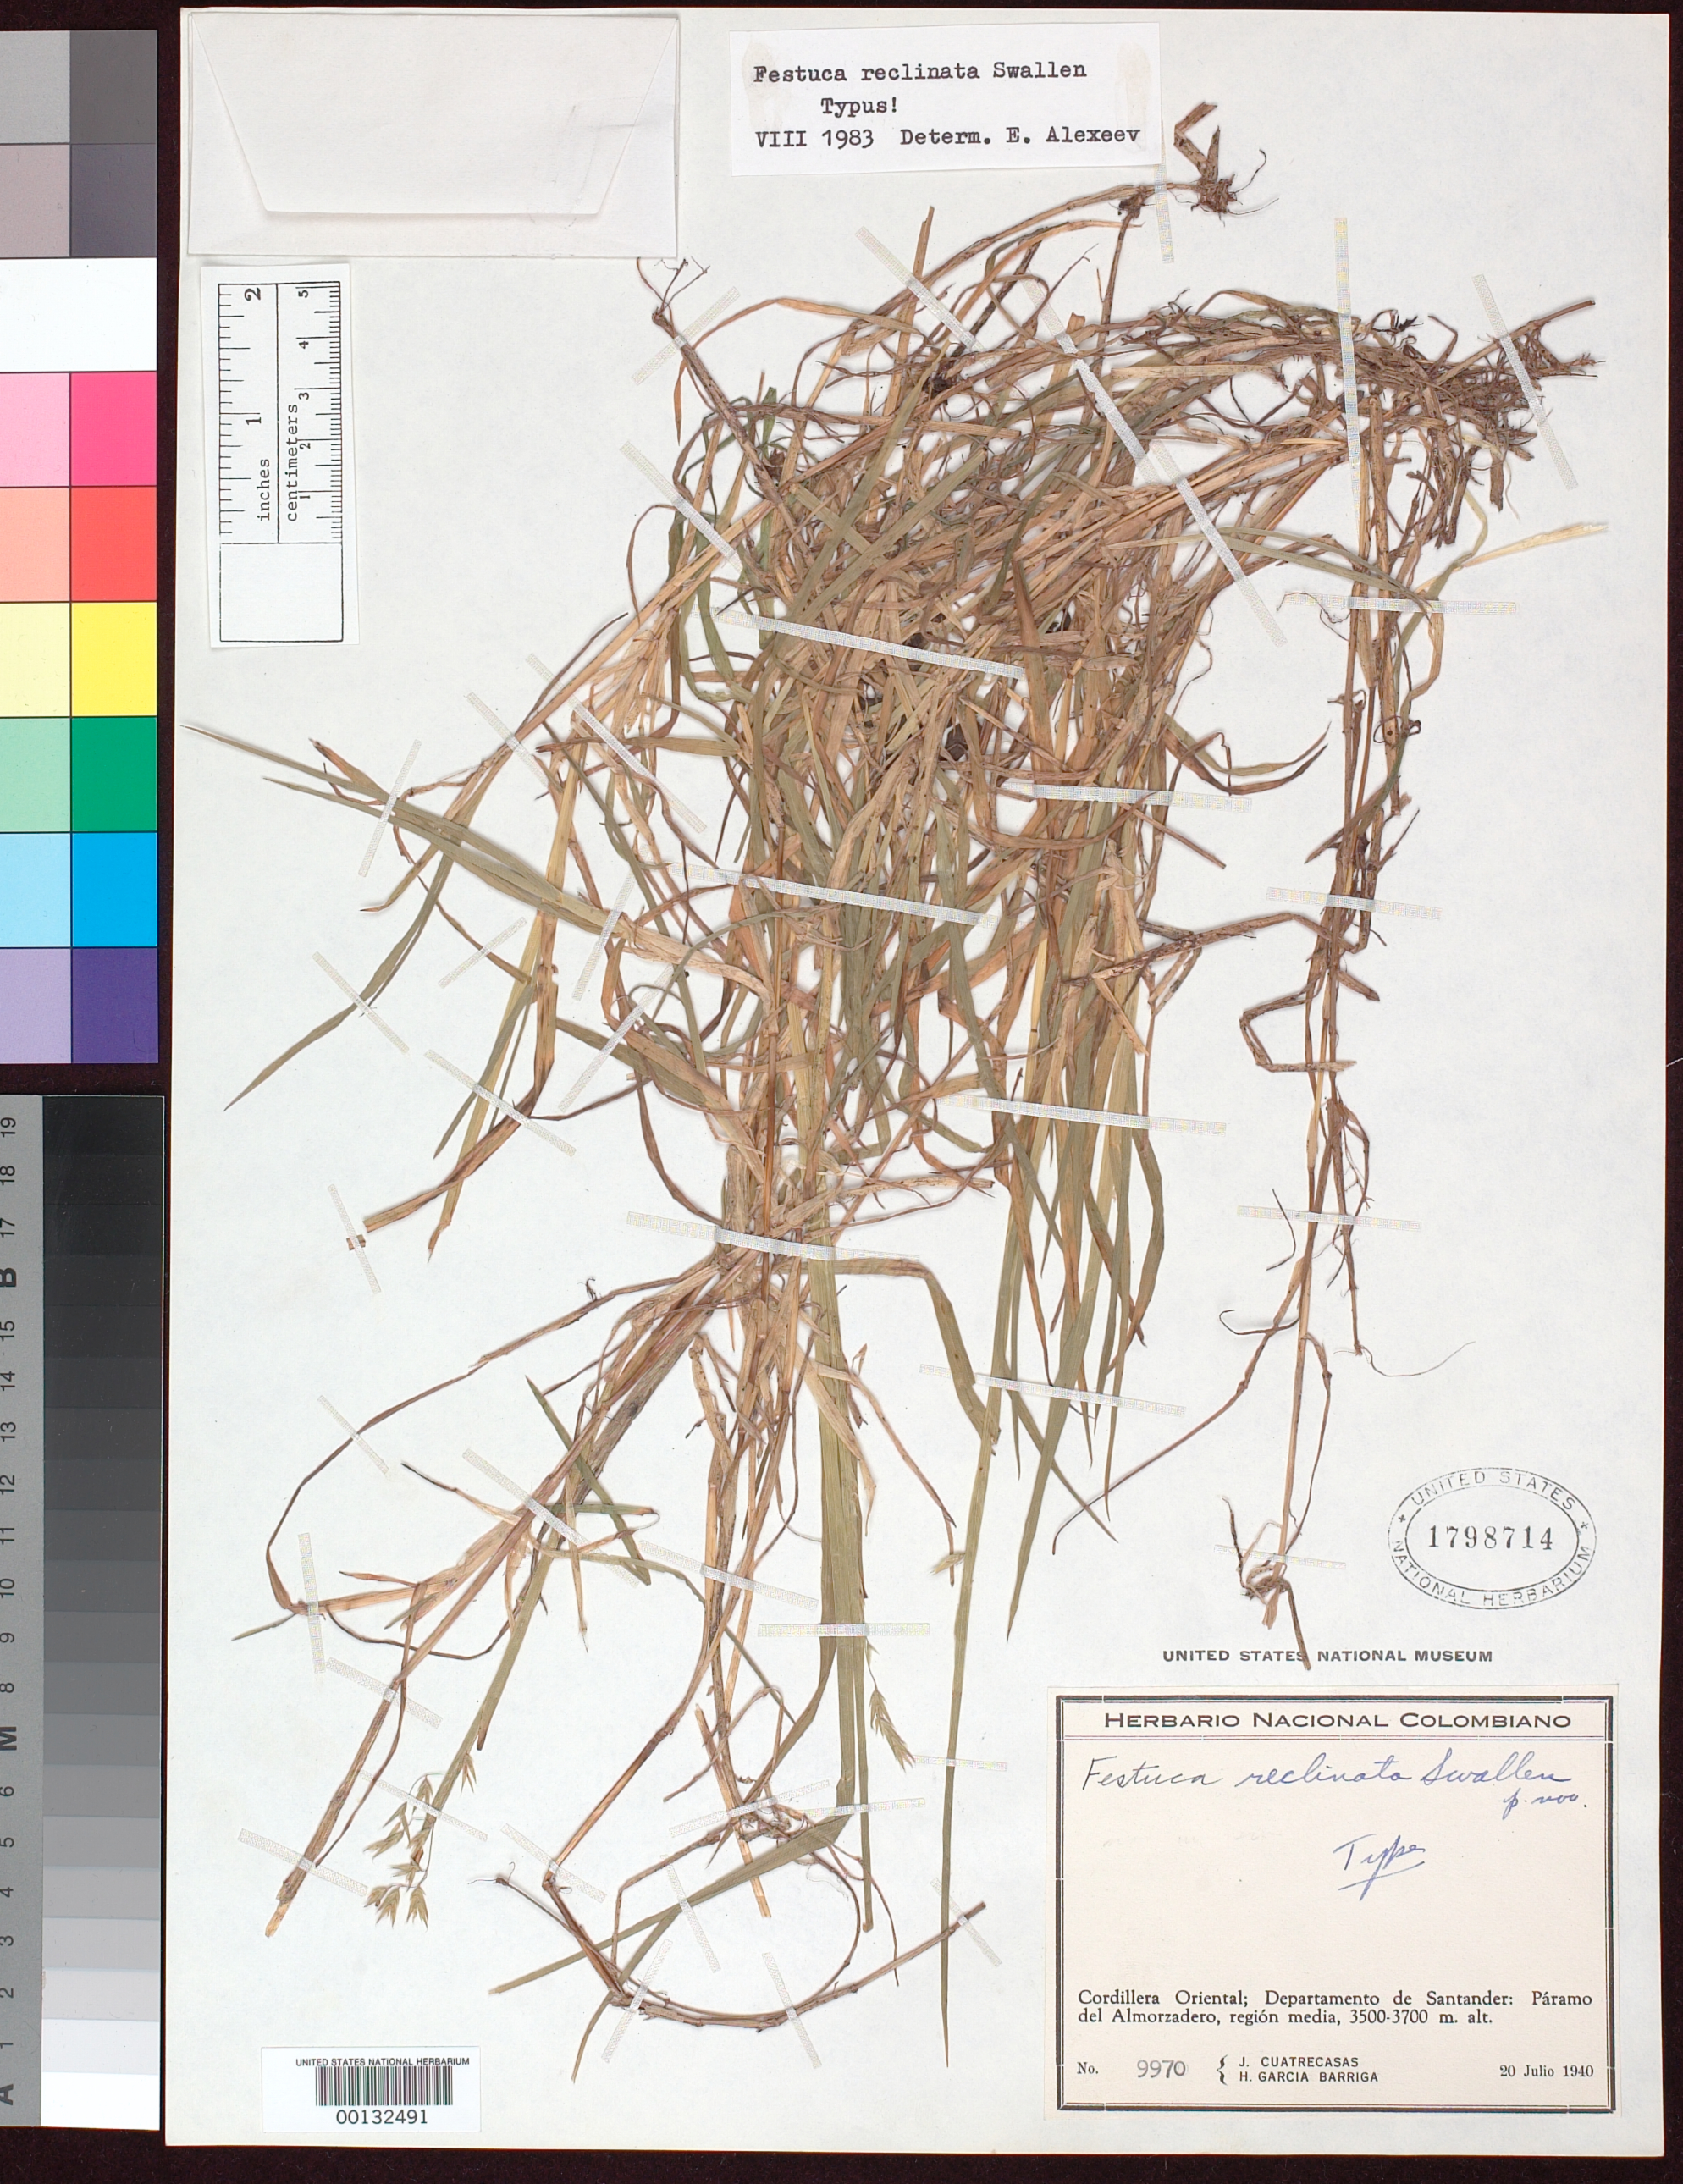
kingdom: Plantae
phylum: Tracheophyta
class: Liliopsida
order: Poales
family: Poaceae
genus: Festuca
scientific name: Festuca reclinata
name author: Swallen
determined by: Alexeev, E. B.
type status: Holotype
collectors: J. Cuatrecasas & H. García Barriga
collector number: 9970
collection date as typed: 20 Jul 1940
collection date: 1940-07-20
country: Colombia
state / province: Norte de Santander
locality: Corillera Oriental, Páramo del Almorzadero, región media.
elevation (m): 3500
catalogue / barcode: US 1798714